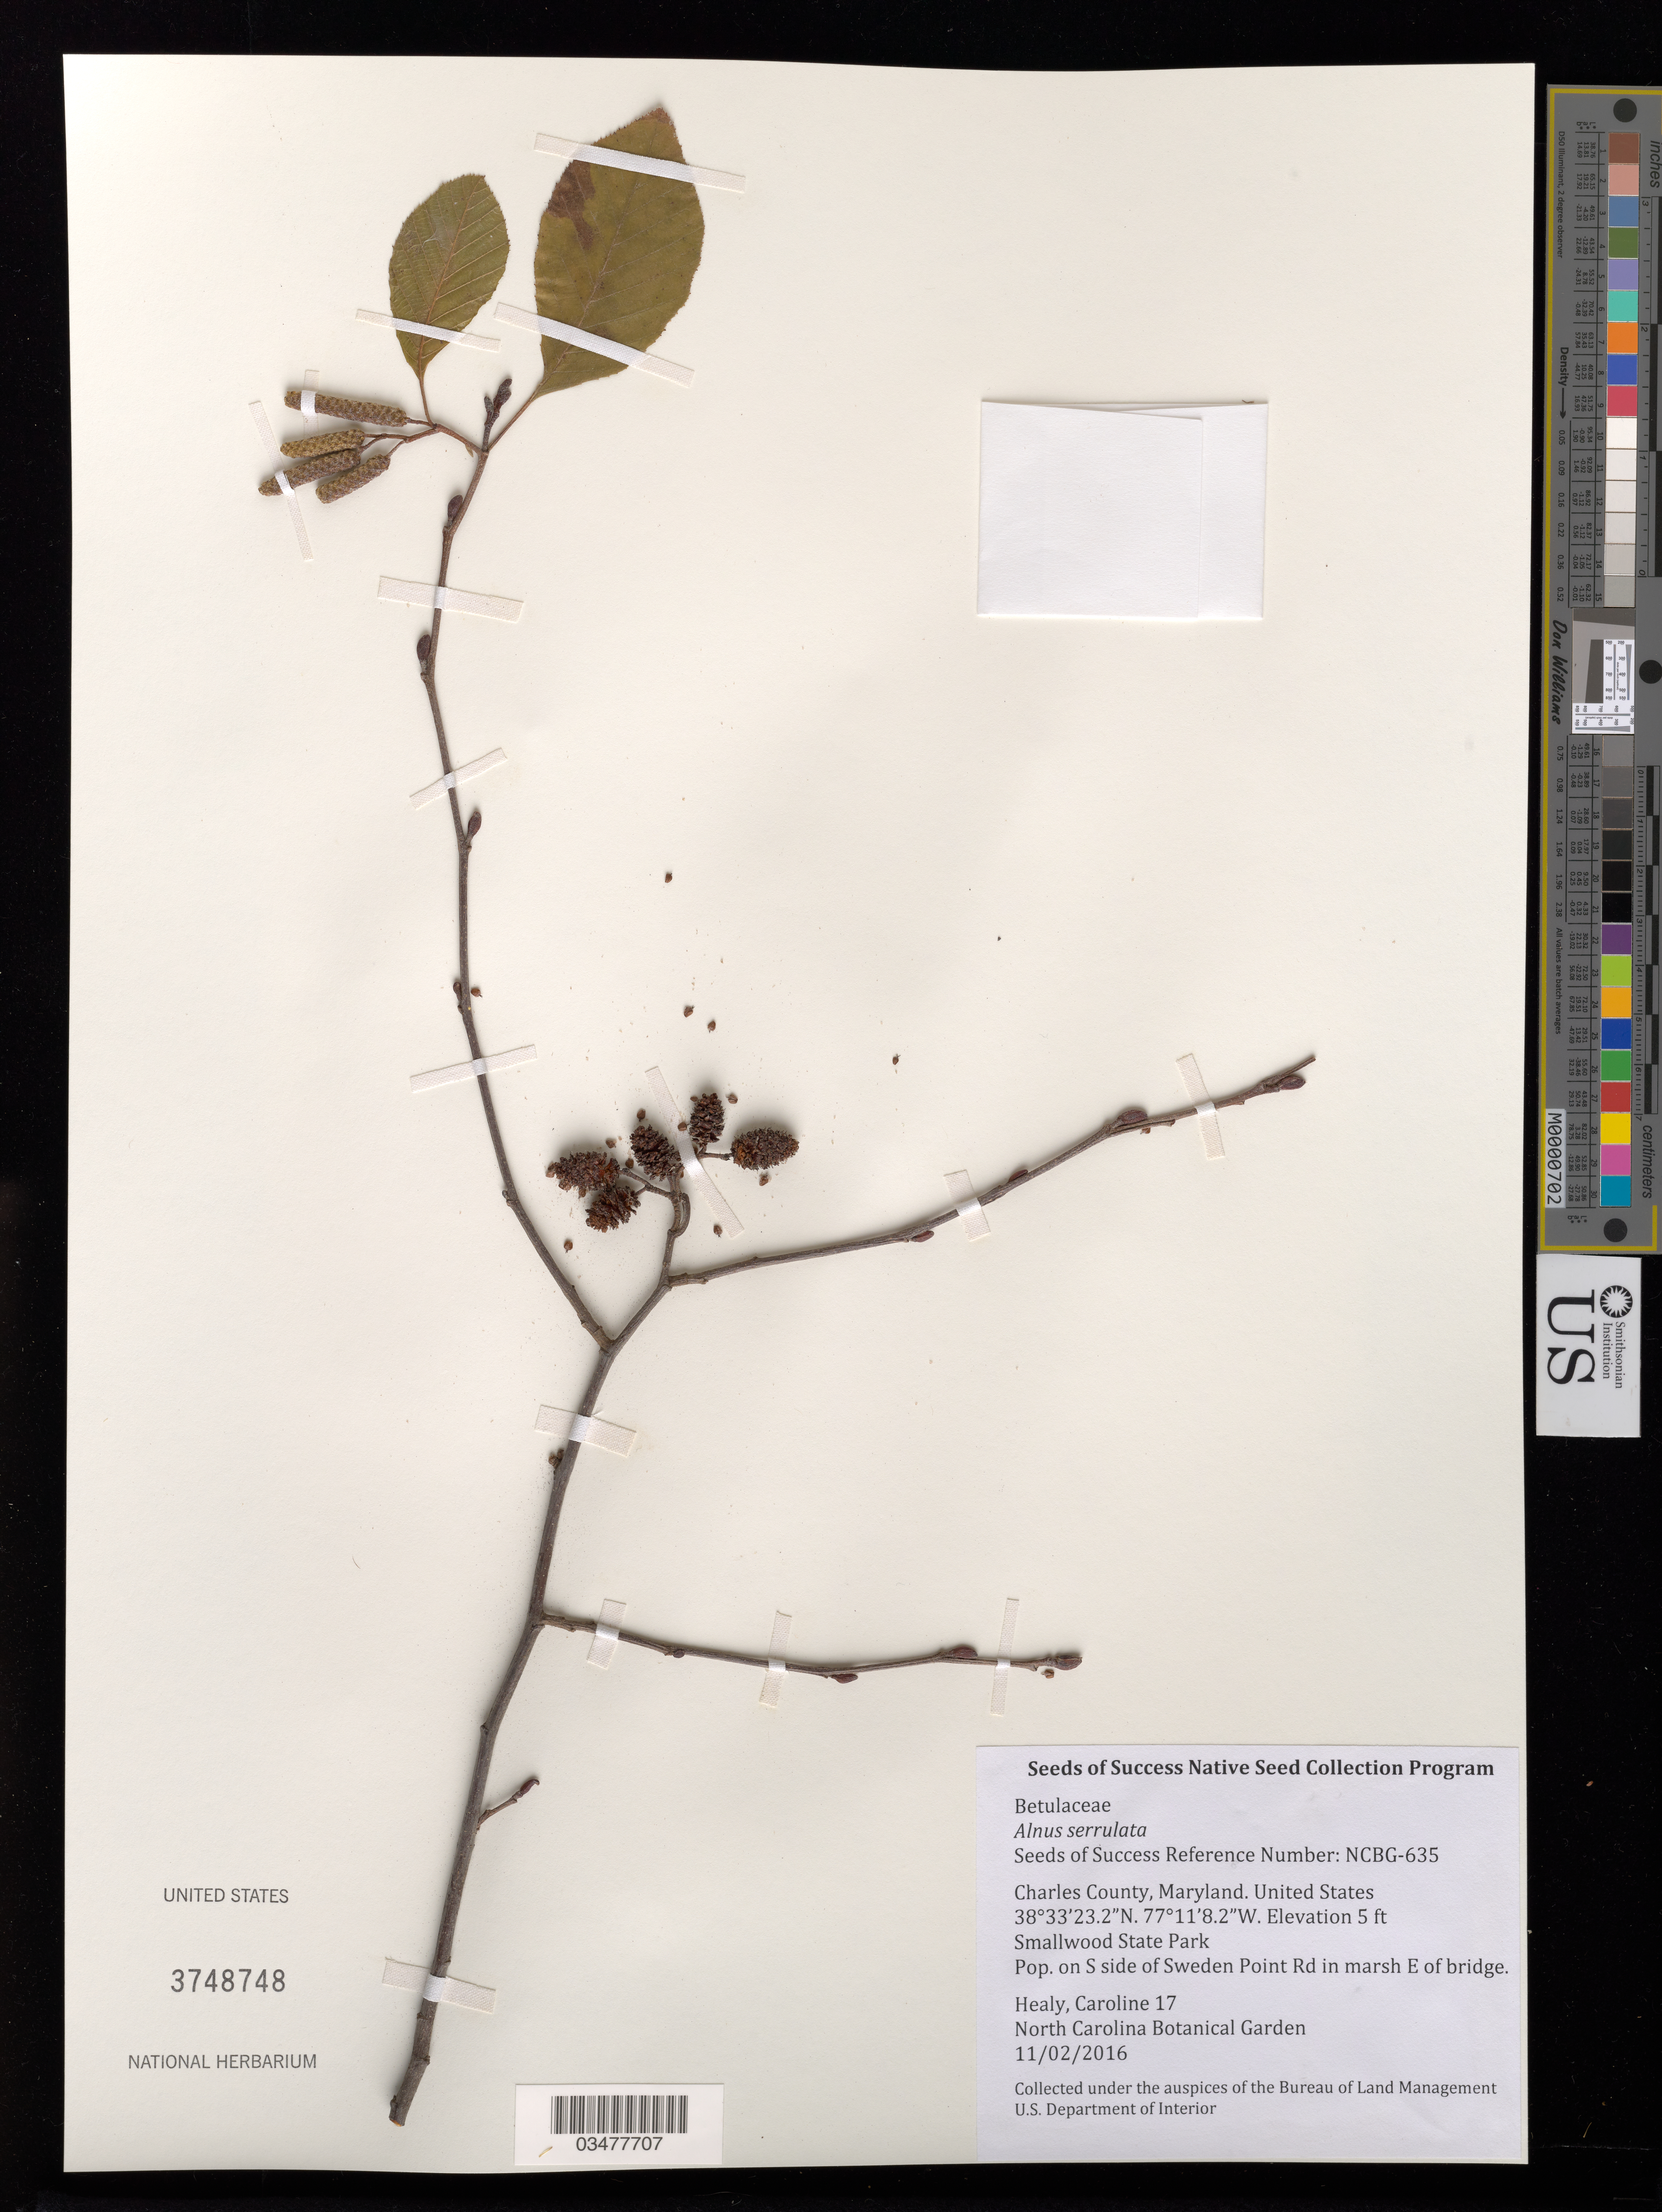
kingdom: Plantae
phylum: Tracheophyta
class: Magnoliopsida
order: Fagales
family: Betulaceae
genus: Alnus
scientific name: Alnus serrulata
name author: (Aiton) Willd.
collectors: C. Healy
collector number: NCBG-635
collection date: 2016-11-02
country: United States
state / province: Maryland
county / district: Charles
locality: Smallwood State Park, Marsh off Sweden Point Rd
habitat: Freshwater marsh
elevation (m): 2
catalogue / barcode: US 3748748